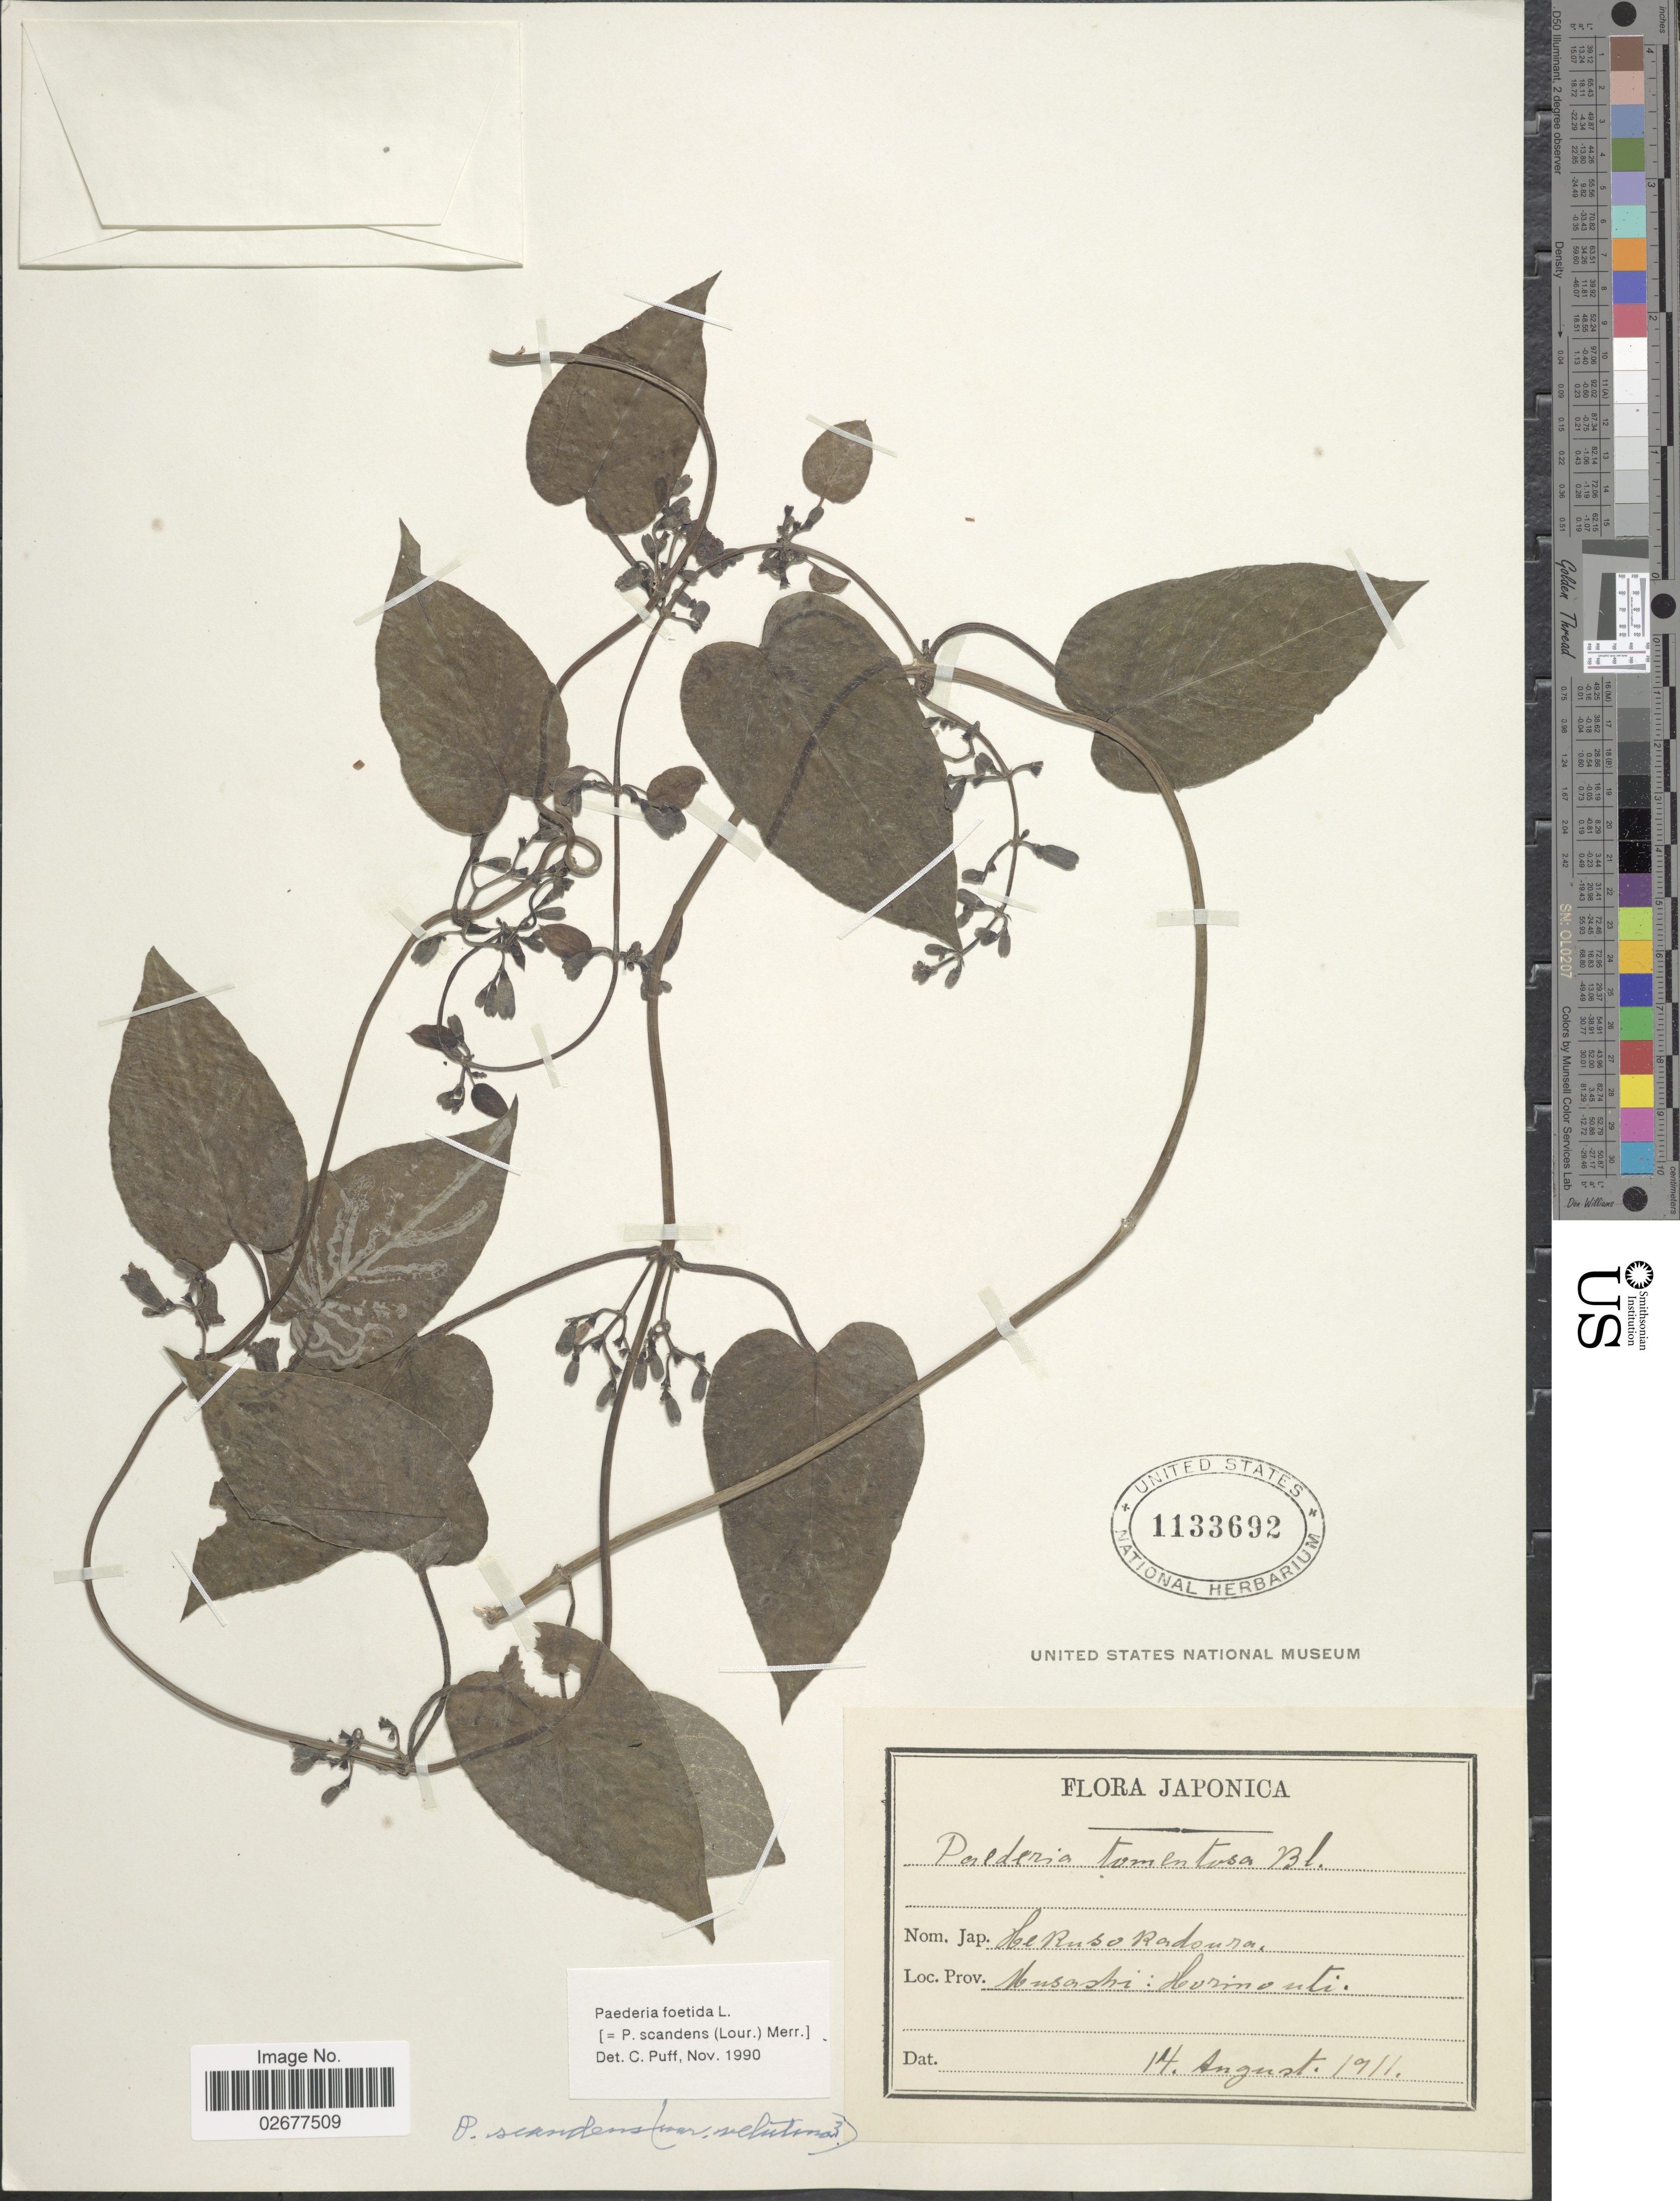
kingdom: Plantae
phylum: Tracheophyta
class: Magnoliopsida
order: Gentianales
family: Rubiaceae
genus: Paederia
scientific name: Paederia foetida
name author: L.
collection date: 1911-08-14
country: Japan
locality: Japonica. Musashi: Horinouti.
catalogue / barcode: US 1133692